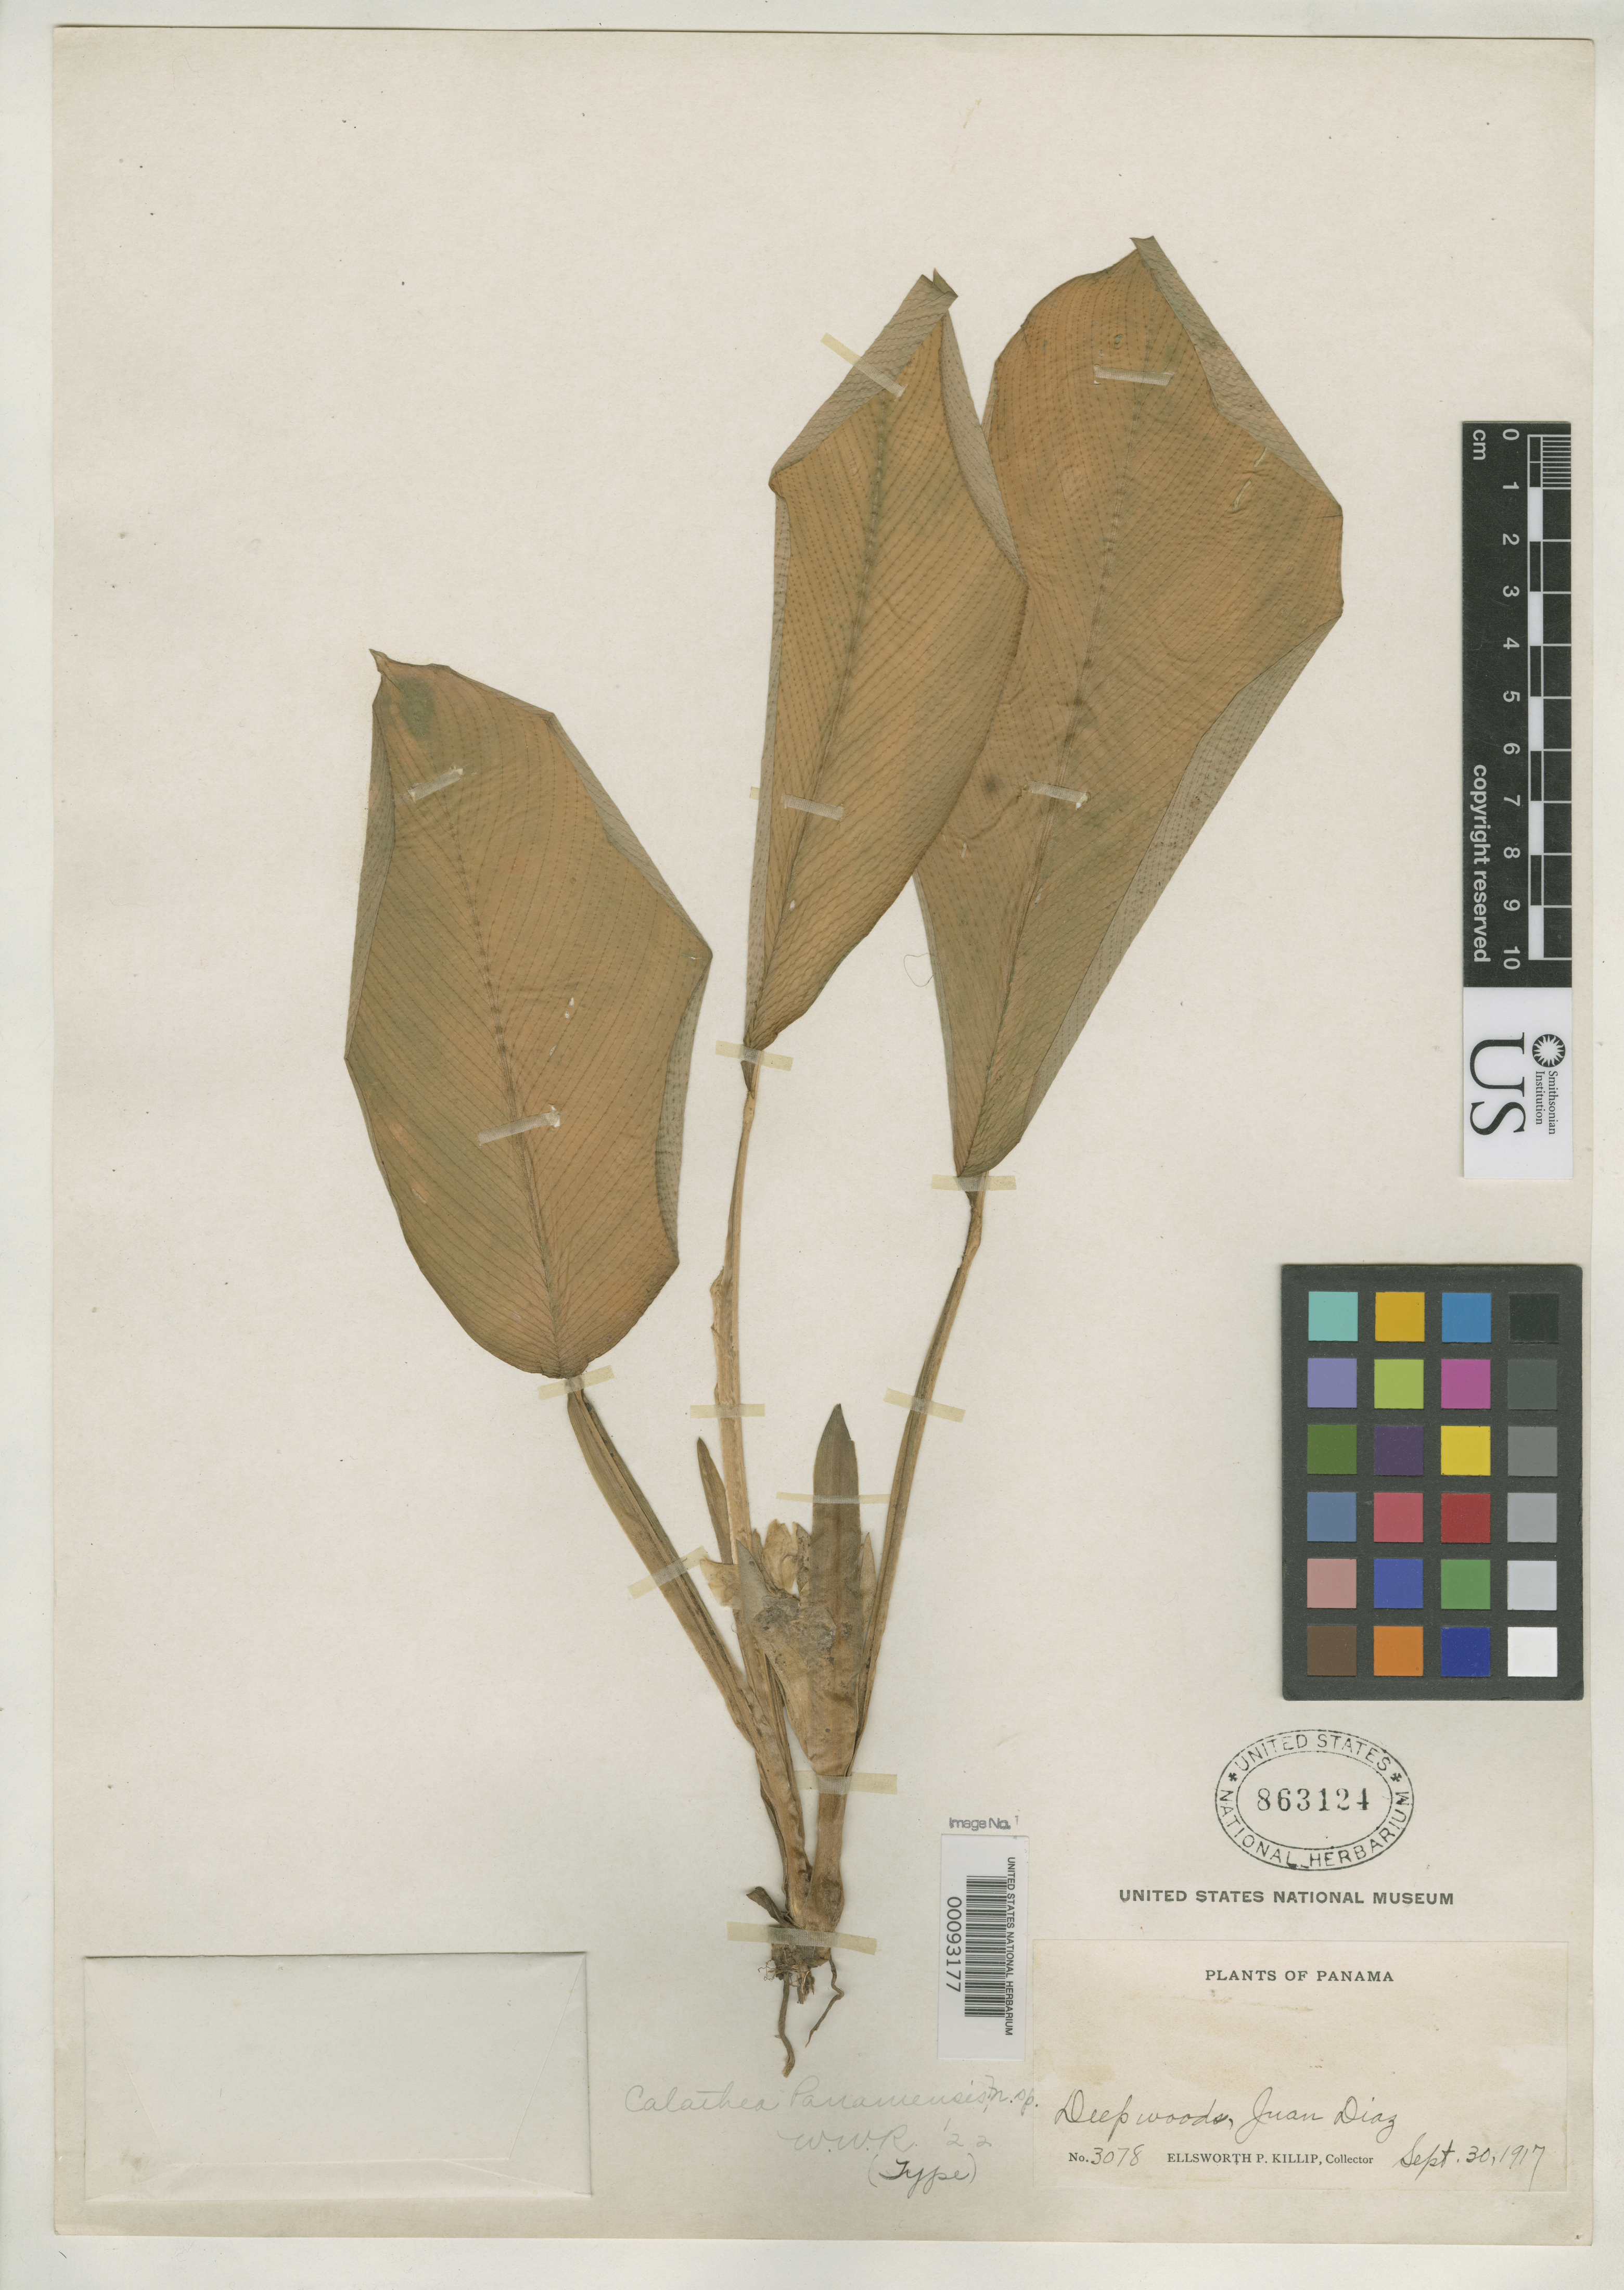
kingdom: Plantae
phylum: Tracheophyta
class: Liliopsida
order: Zingiberales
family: Marantaceae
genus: Calathea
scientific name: Calathea panamensis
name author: Rowlee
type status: Holotype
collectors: E. P. Killip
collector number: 3078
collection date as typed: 30 Sep 1917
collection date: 1917-09-30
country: Panama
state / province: Panamá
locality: Juan Diaz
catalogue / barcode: US 863124